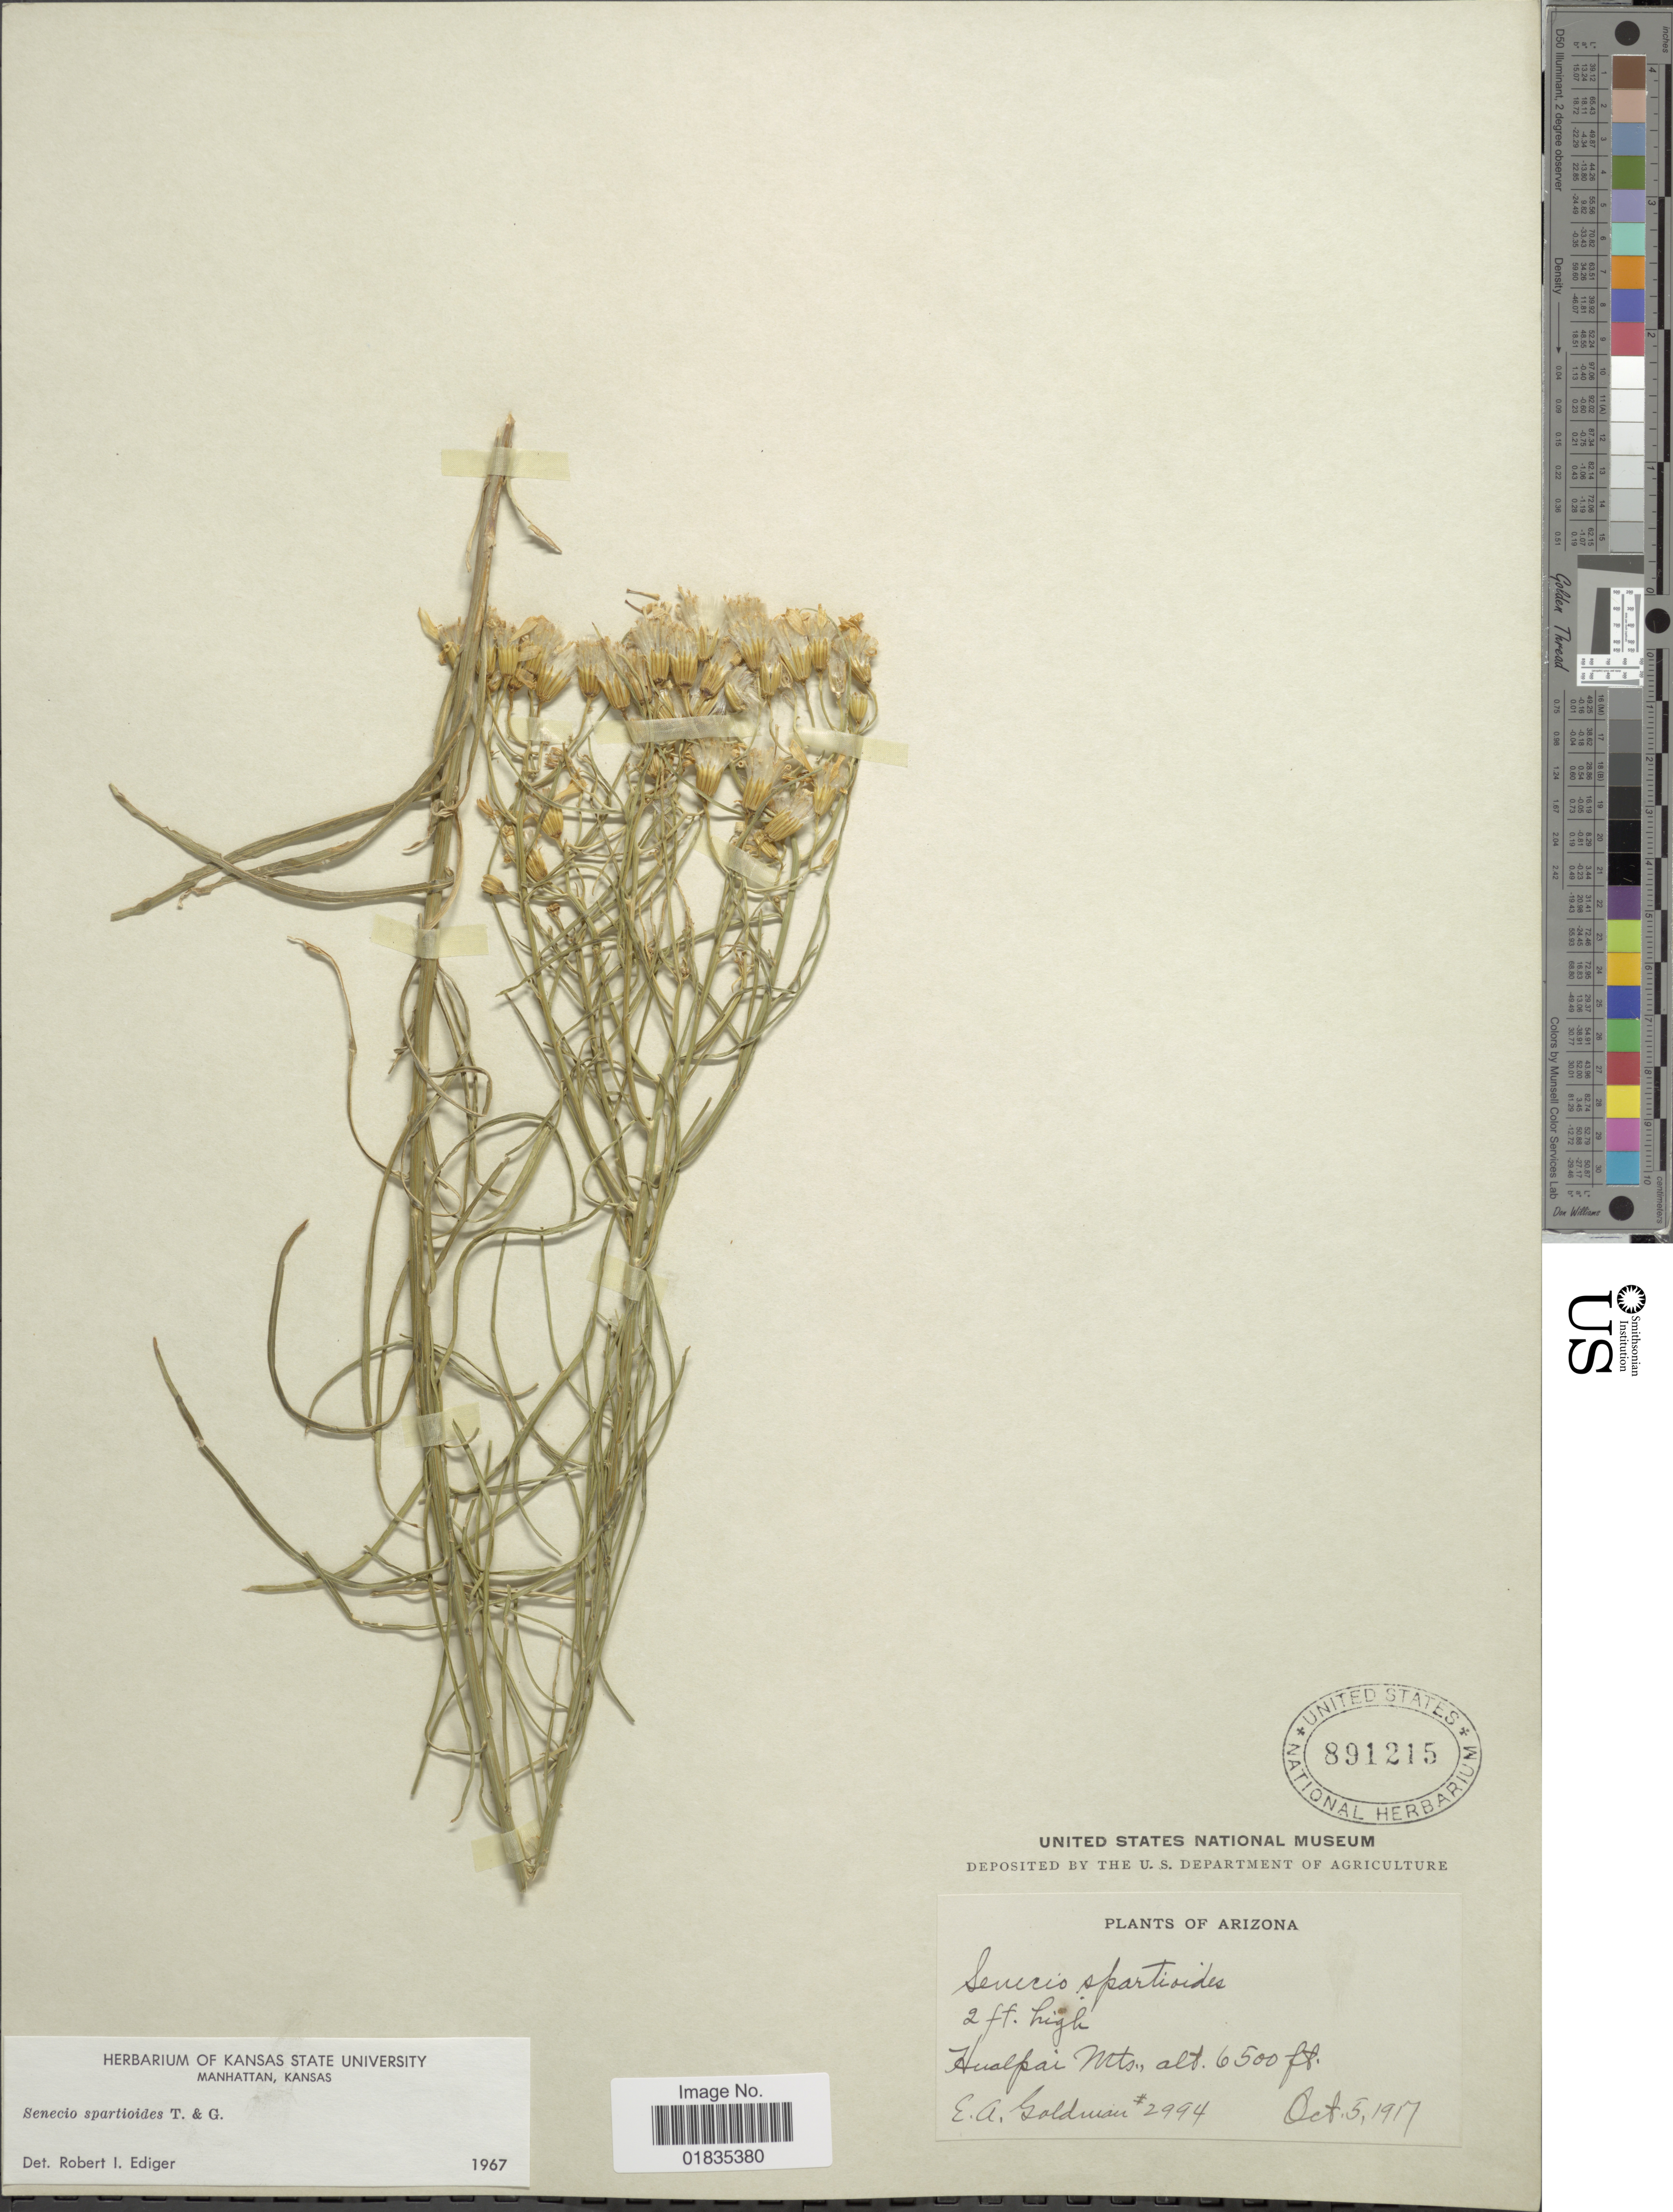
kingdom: Plantae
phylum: Tracheophyta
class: Magnoliopsida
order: Asterales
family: Asteraceae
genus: Senecio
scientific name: Senecio spartioides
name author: Torr. & A. Gray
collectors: E. A. Goldman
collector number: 2994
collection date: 1917-10-05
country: United States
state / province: Arizona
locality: Hualpai Mts.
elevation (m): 1981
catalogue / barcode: US 891215